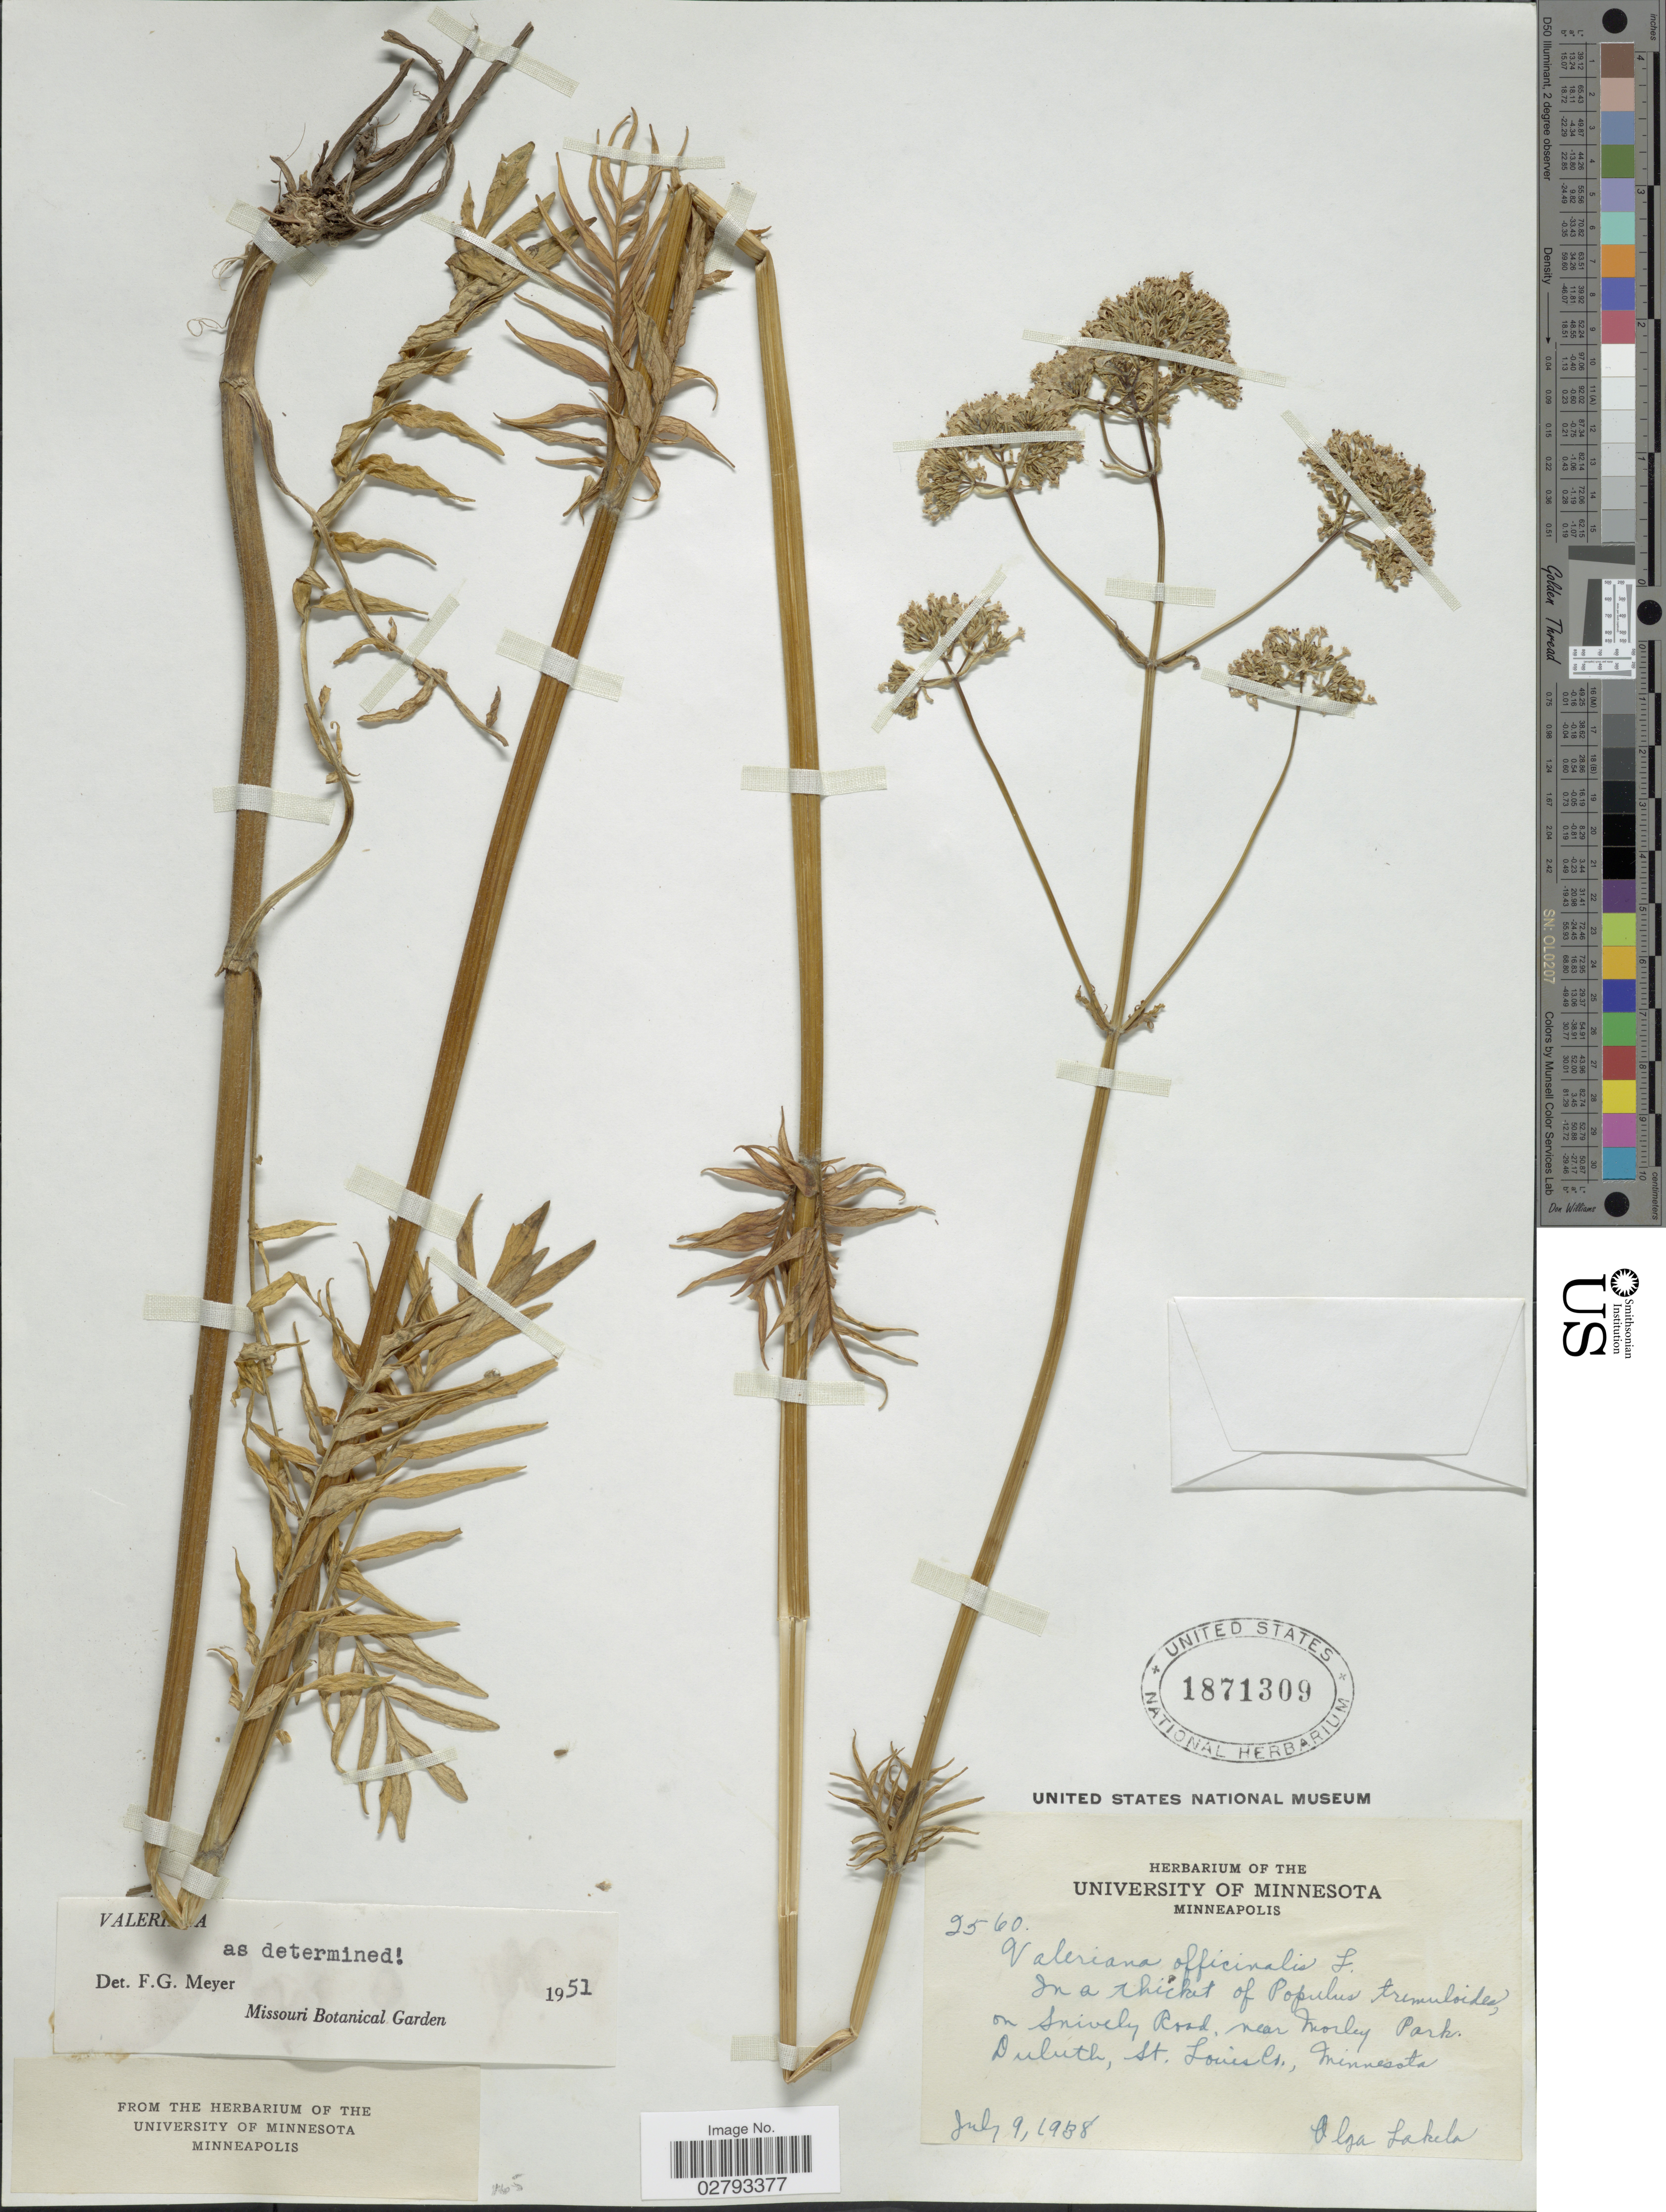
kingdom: Plantae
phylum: Tracheophyta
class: Magnoliopsida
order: Dipsacales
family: Caprifoliaceae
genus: Valeriana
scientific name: Valeriana officinalis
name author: L.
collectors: O. K. Lakela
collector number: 2560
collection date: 1938-07-09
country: United States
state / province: Minnesota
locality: On Snively Road, near Morley Park. Duluth, St. Louis Co.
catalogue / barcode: US 1871309